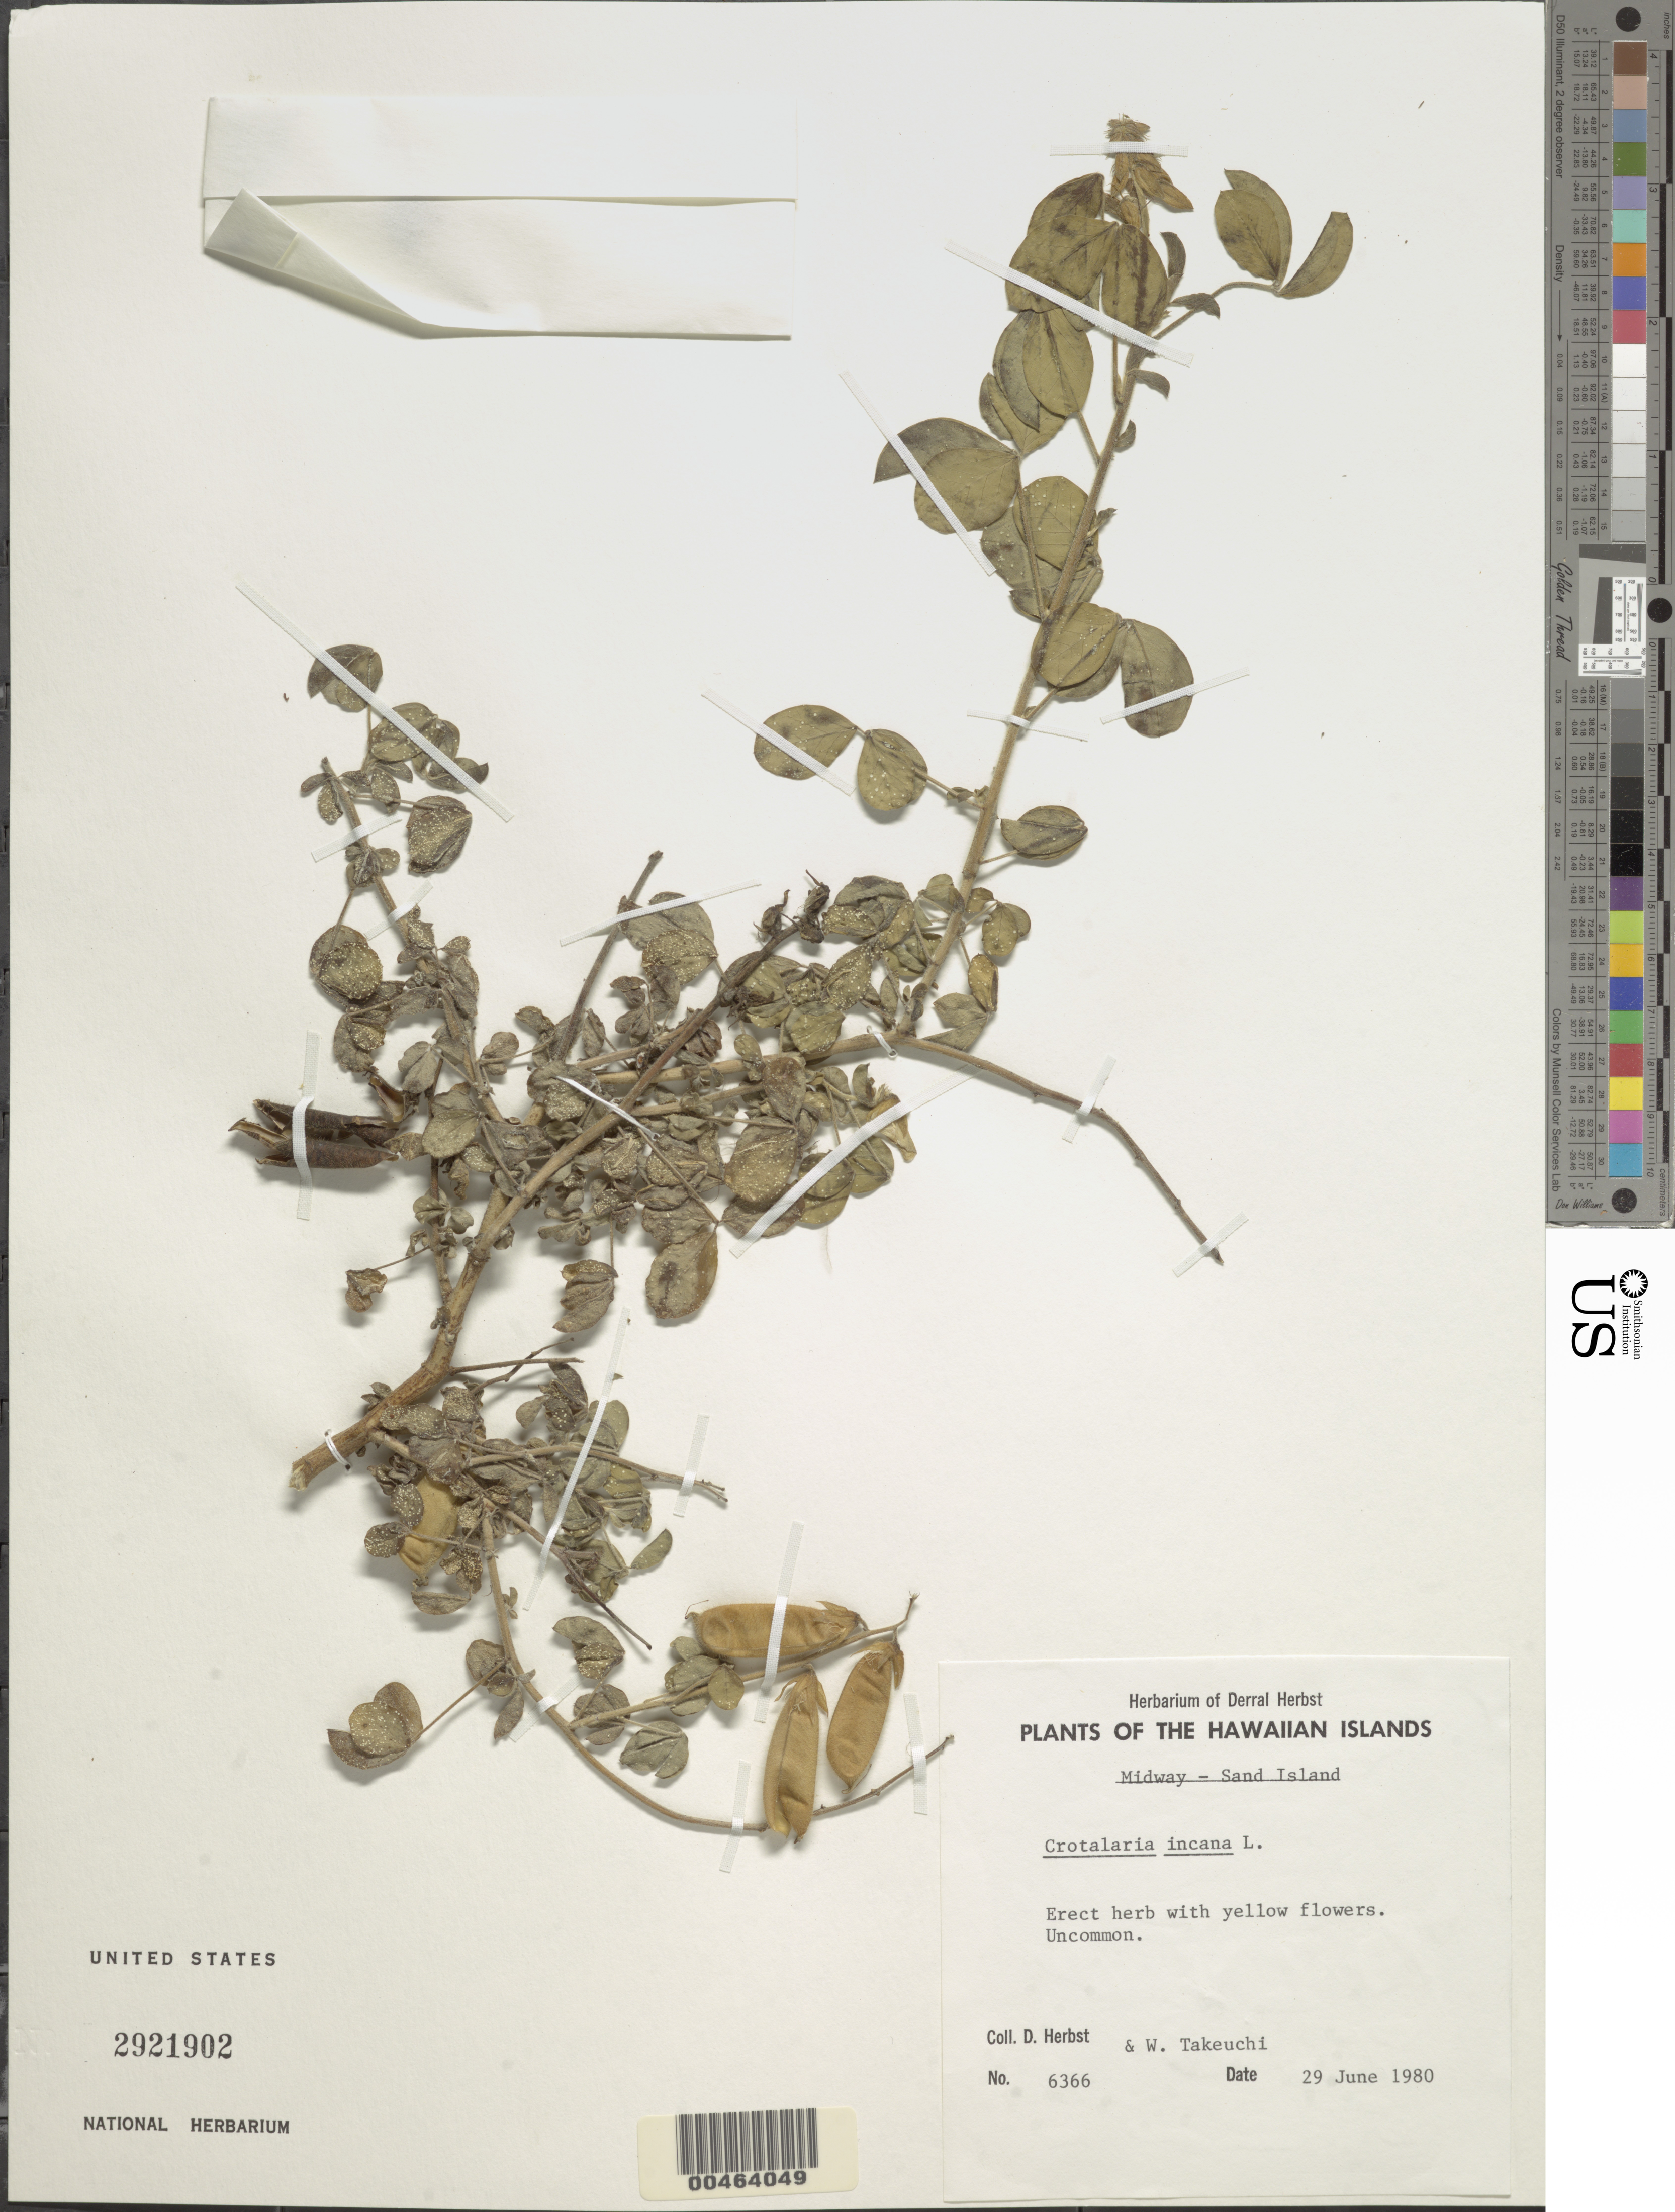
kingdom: Plantae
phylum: Tracheophyta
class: Magnoliopsida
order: Fabales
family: Fabaceae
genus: Crotalaria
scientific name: Crotalaria incana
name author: L.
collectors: D. R. Herbst & W. N. Takeuchi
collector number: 6366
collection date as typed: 29 Jun 1980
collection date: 1980-06-29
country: United States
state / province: Hawaii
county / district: Honolulu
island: Sand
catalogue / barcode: US 2921902